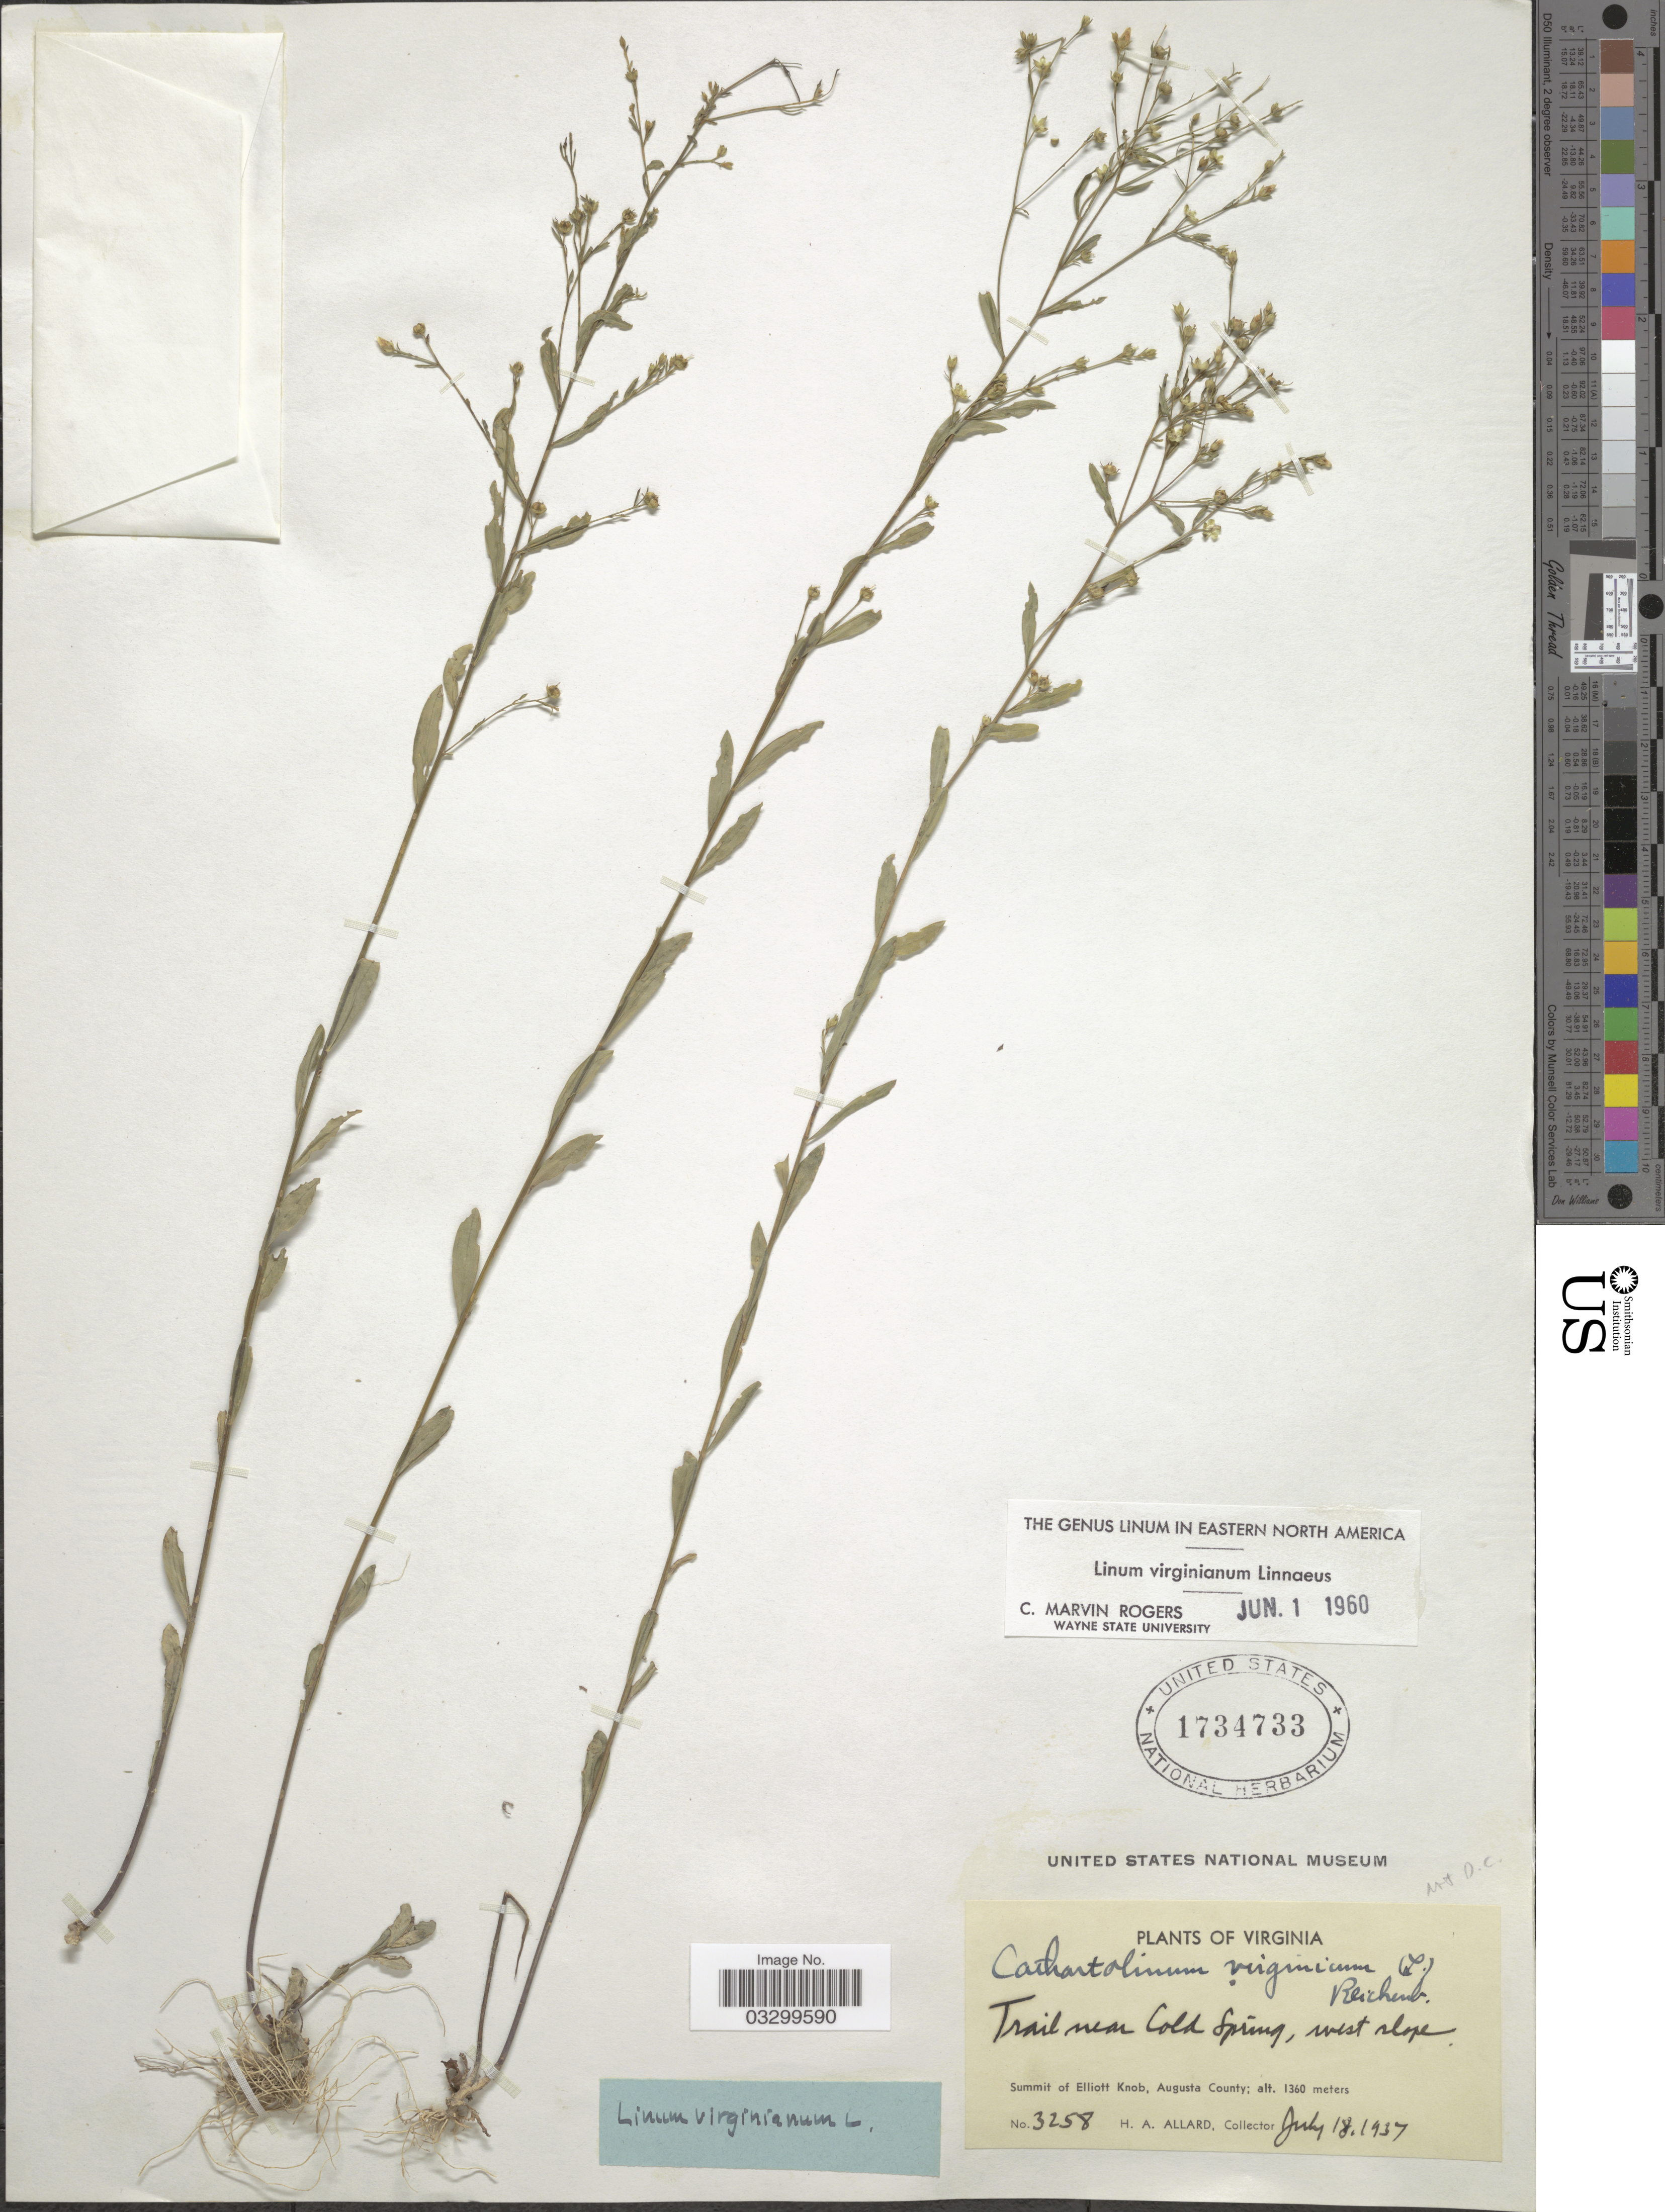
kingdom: Plantae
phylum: Tracheophyta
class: Magnoliopsida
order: Malpighiales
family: Linaceae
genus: Linum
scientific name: Linum virginianum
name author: L.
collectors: H. A. Allard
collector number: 3258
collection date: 1937-07-18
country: United States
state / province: Virginia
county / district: Augusta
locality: Trail near Cold Spring, west slope. Summit of Elliott Knob, Augusta County.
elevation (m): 1360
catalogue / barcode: US 1734733